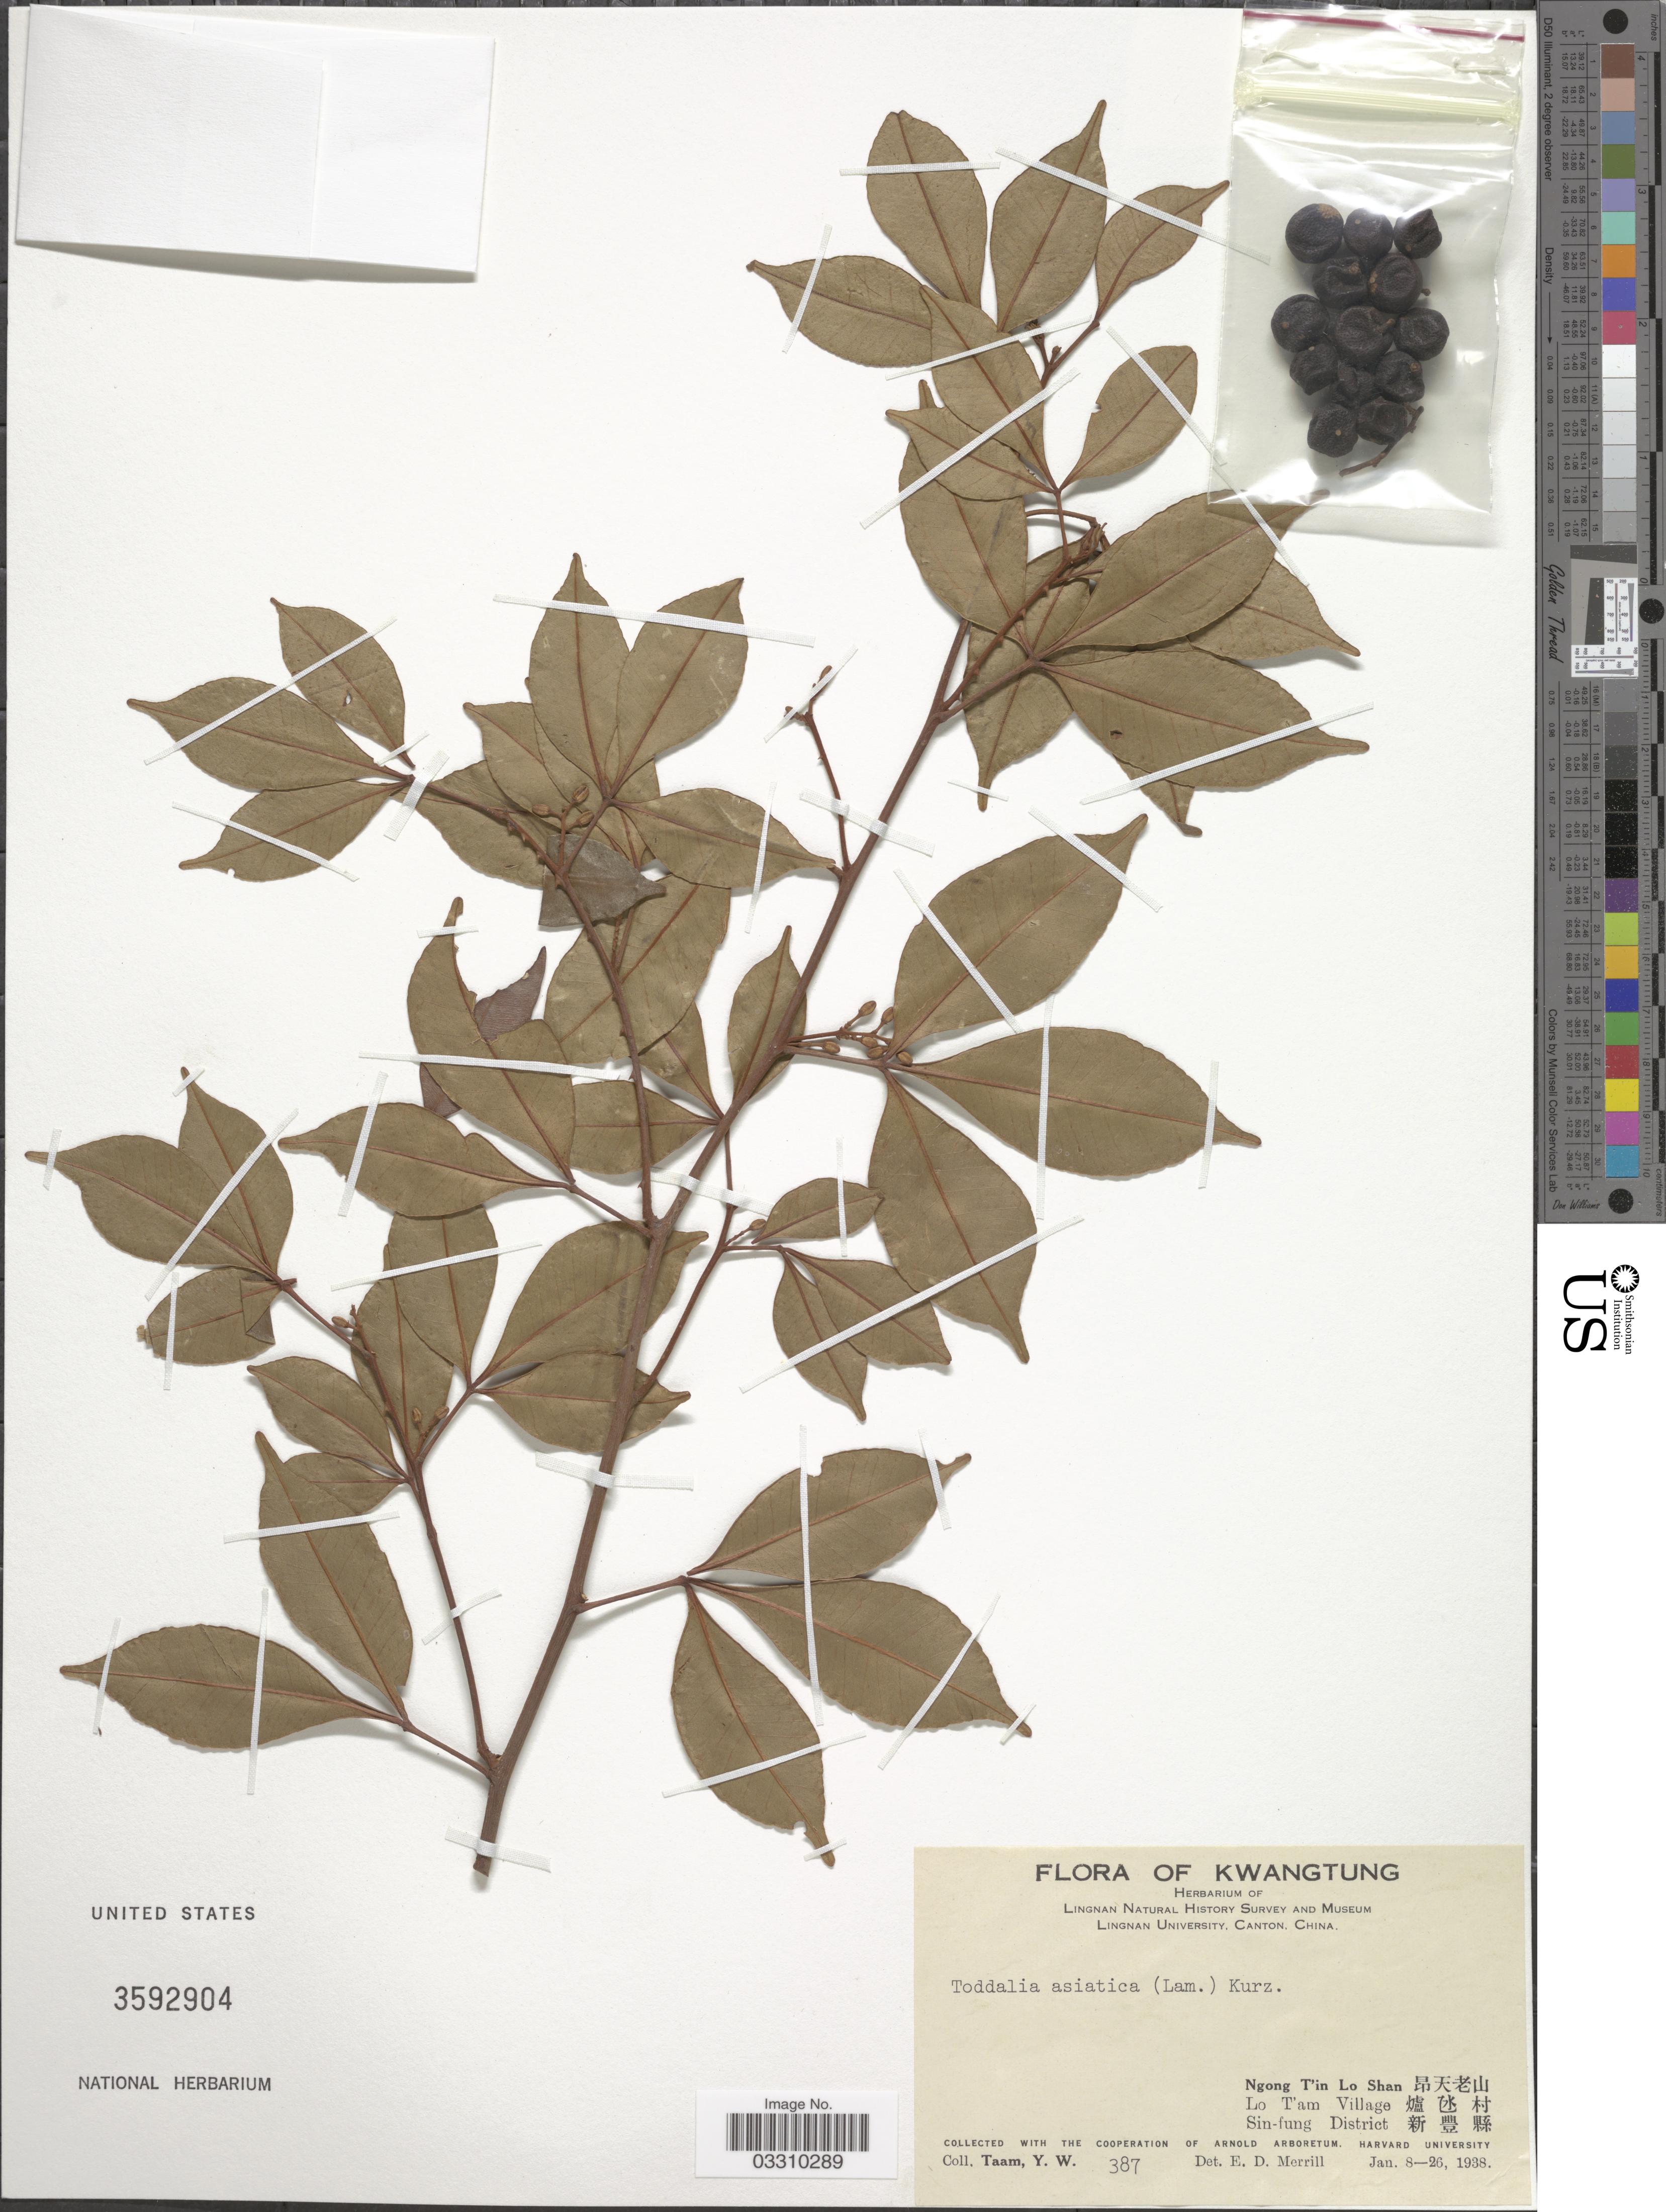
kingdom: Plantae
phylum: Tracheophyta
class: Magnoliopsida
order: Sapindales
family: Rutaceae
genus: Zanthoxylum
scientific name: Zanthoxylum asiaticum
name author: (L.) Appelhans et al.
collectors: Y. W. Taam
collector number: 387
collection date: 1938-01-08/1938-01-26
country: China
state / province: Guangdong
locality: Xinfeng County; LoTam Village; Ngong T'in Lo Shan.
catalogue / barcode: US 3592904